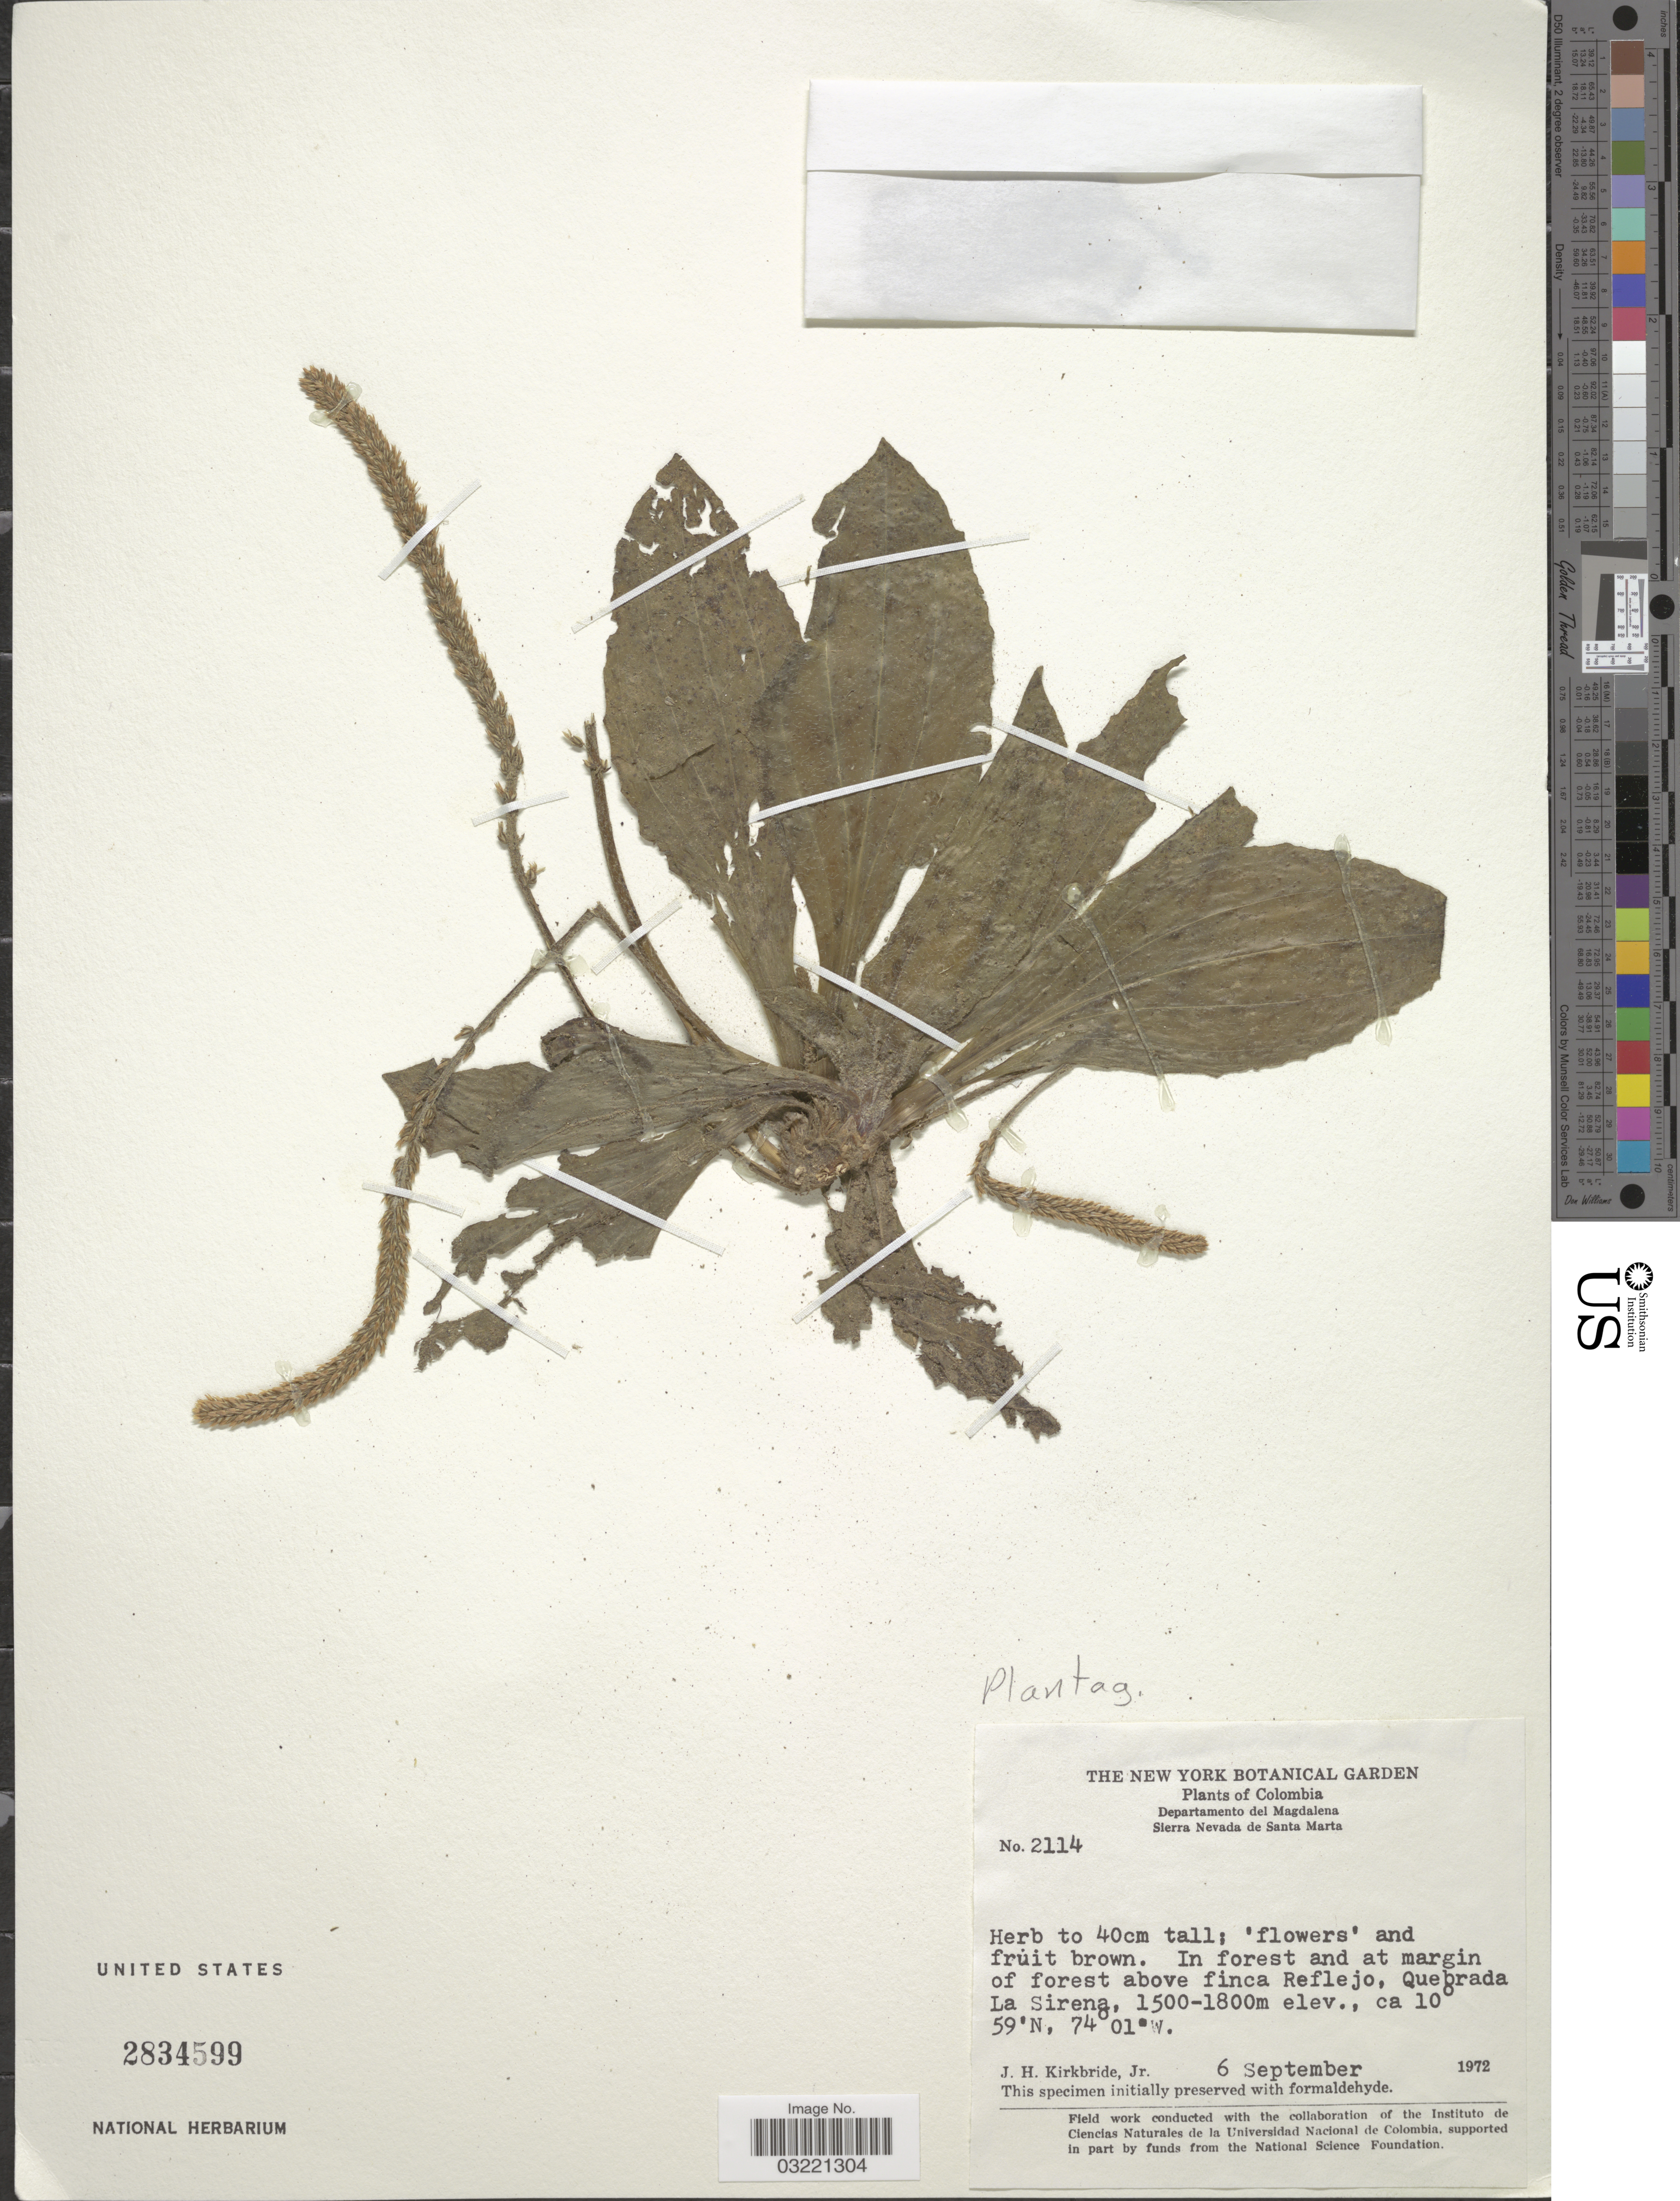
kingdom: Plantae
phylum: Tracheophyta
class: Magnoliopsida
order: Lamiales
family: Plantaginaceae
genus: Plantago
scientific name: Plantago sp.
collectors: J. H. Kirkbride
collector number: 2114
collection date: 1972-09-06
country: Colombia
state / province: Magdalena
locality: Departamento del Magdalena, Sierra Nevada de Santa Marta, In forest and at margin of forest above finca Reflejo, Quebrada La Sirena.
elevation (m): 1500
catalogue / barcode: US 2834599